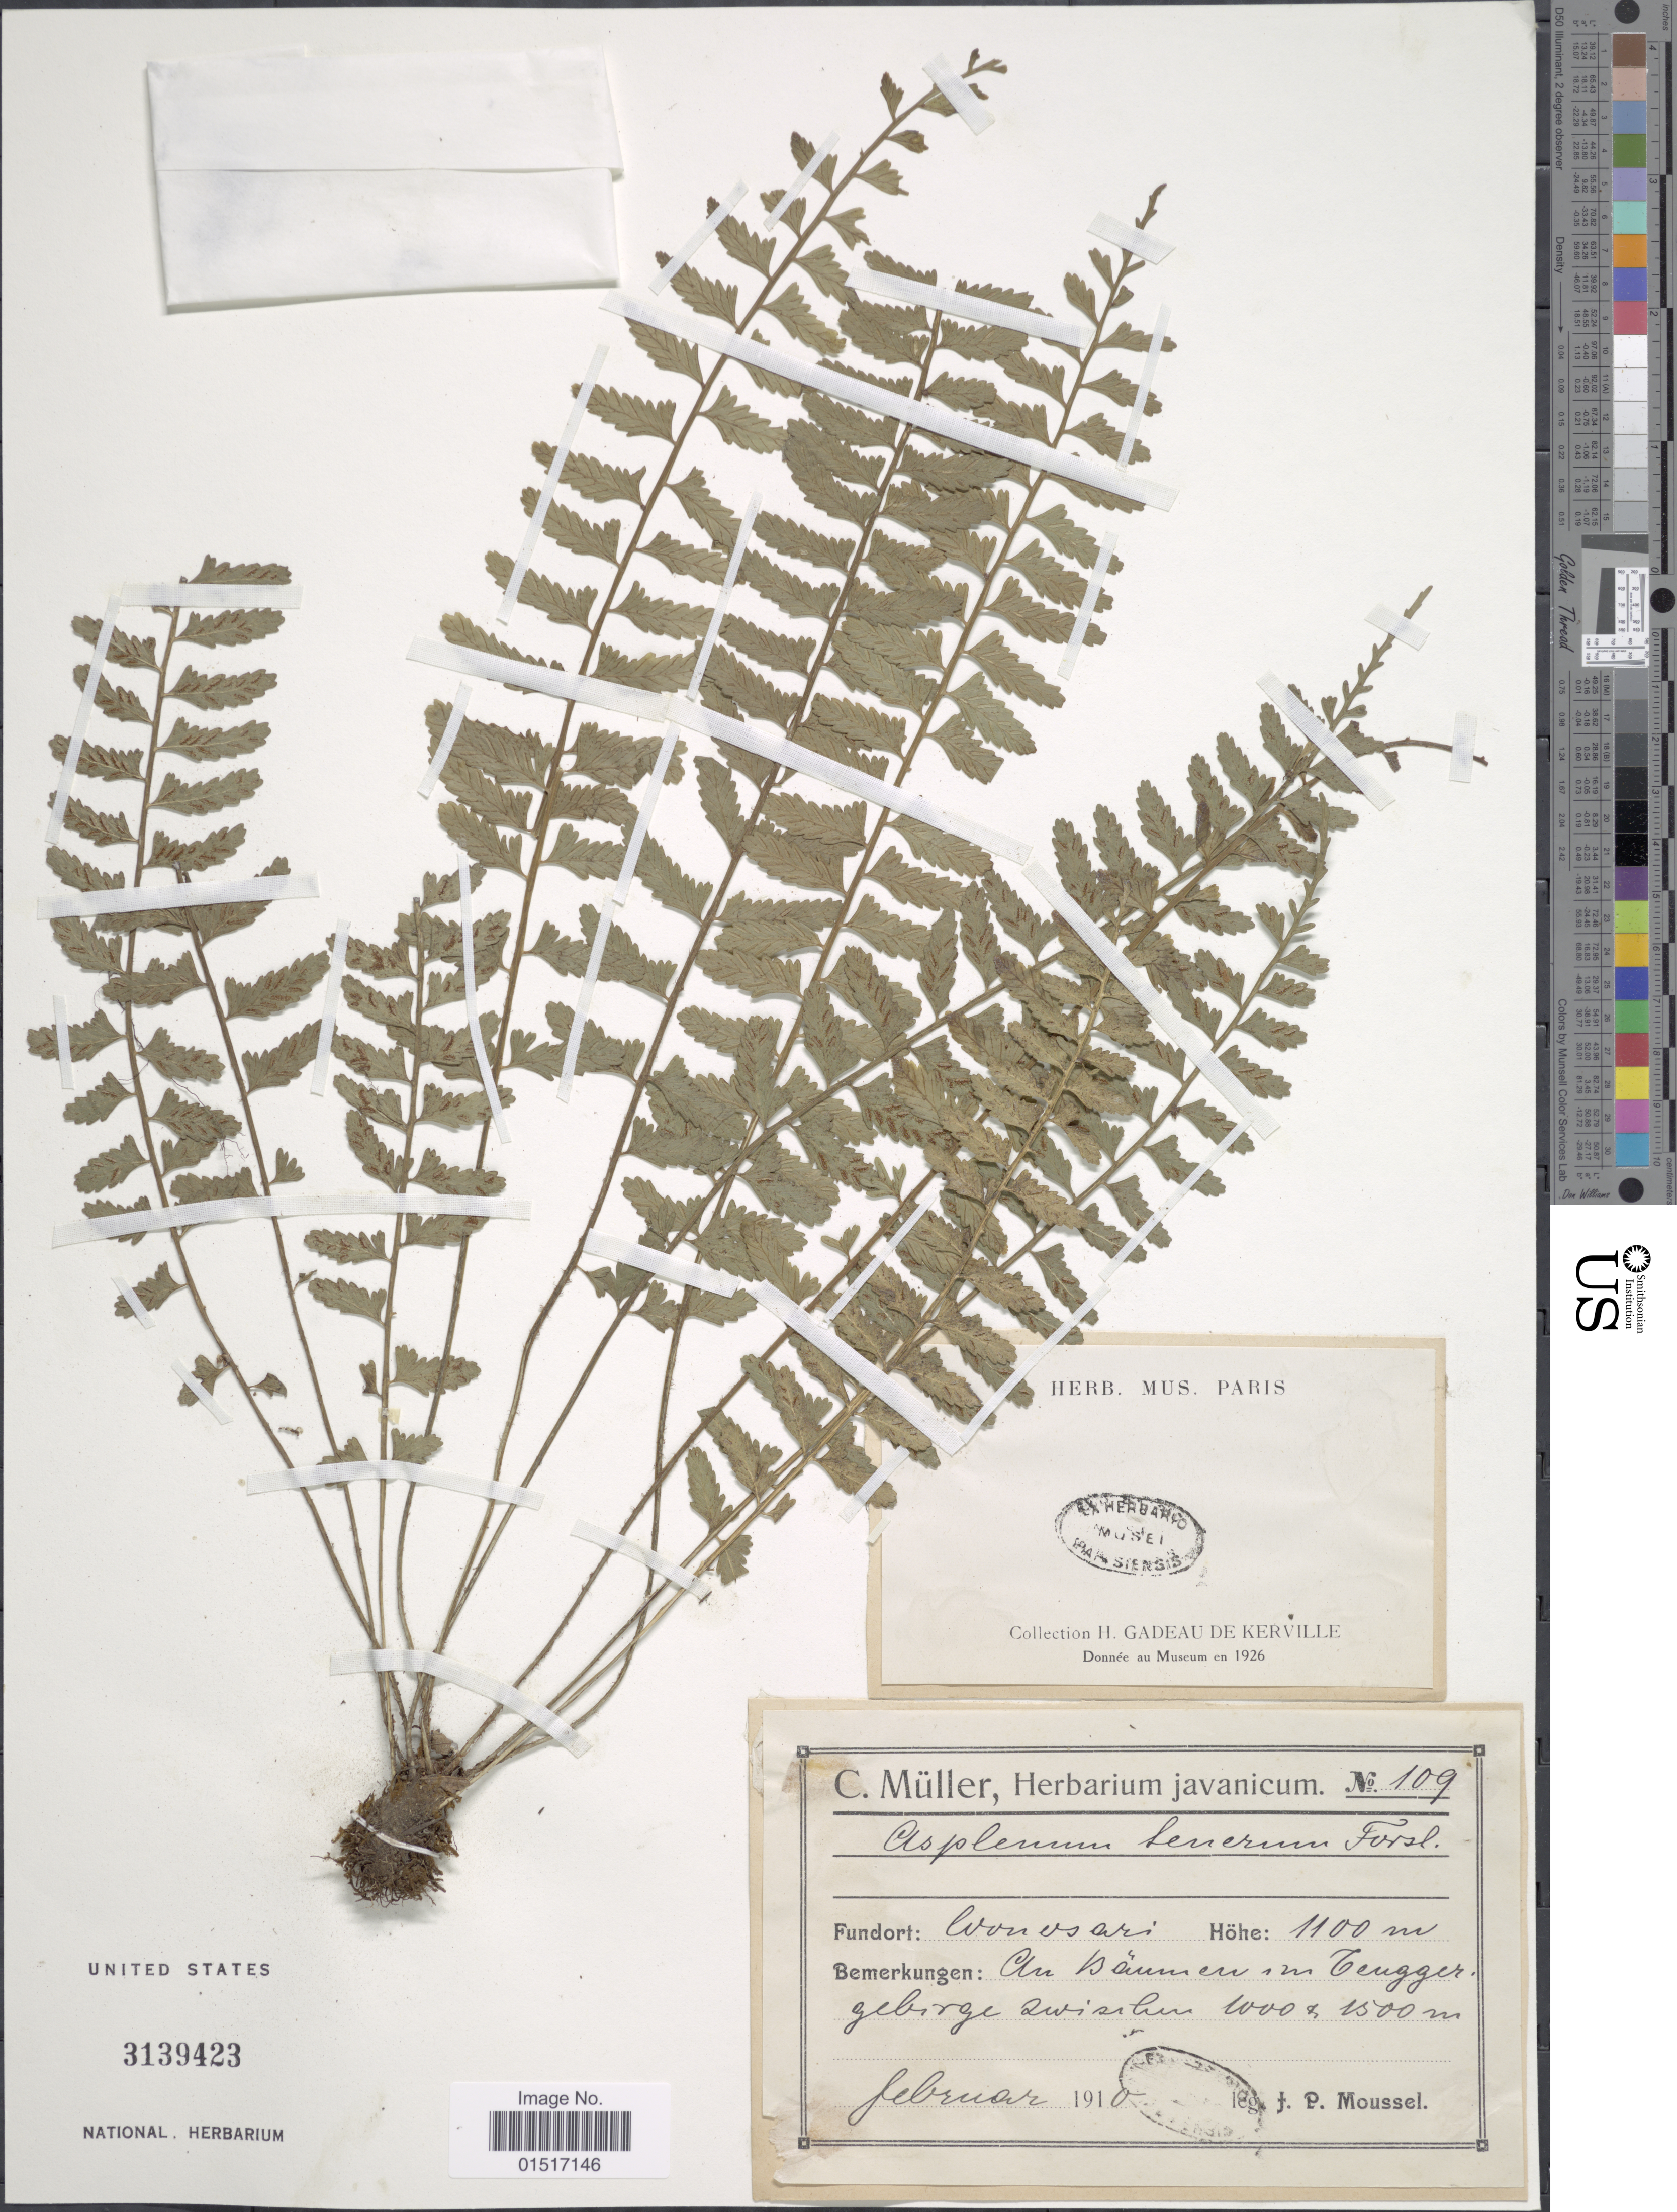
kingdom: Plantae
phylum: Tracheophyta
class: Polypodiopsida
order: Polypodiales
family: Aspleniaceae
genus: Asplenium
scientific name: Asplenium tenerum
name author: G. Forst.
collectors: J. Mousset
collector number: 109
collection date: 1910-02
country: Indonesia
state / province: Java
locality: Wonosari. Au Baumen im Tengger. gebirge Zwizilun [interpreted]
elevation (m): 1000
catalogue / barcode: US 3139423